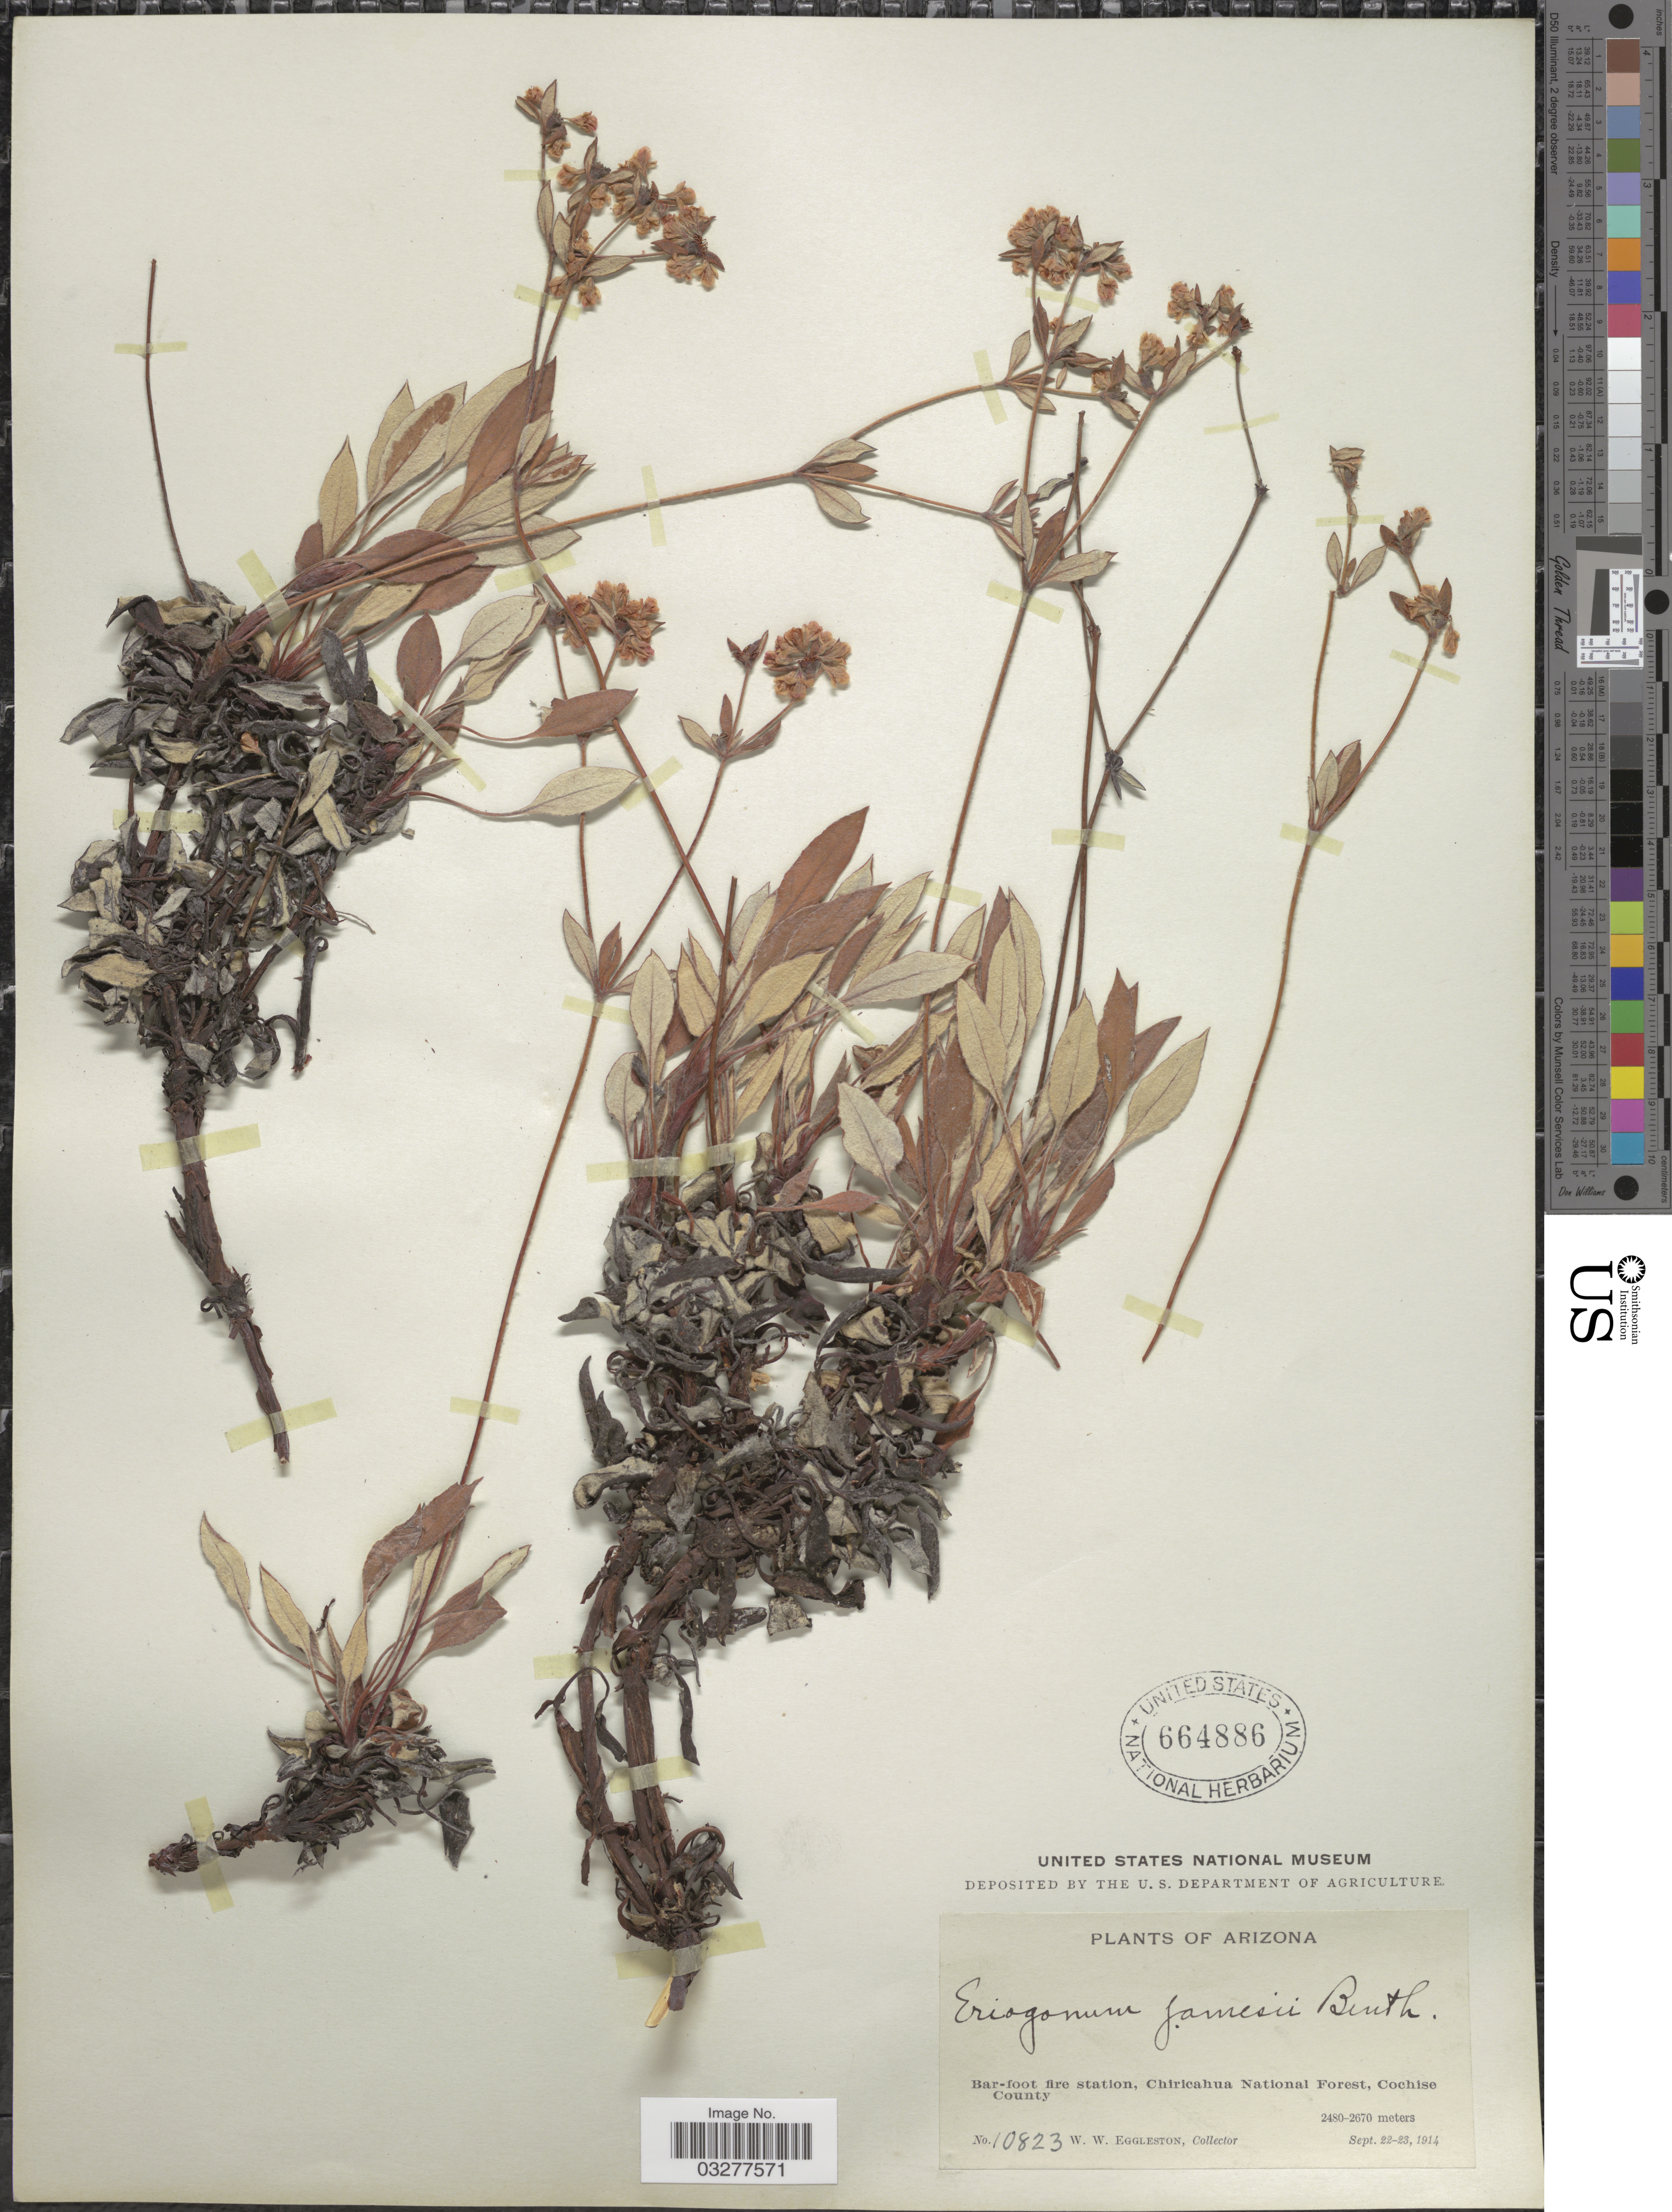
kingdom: Plantae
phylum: Tracheophyta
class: Magnoliopsida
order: Caryophyllales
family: Polygonaceae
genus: Eriogonum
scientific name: Eriogonum jamesii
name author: Benth.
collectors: W. W. Eggleston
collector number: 10823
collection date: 1914-09-22/1914-09-23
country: United States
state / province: Arizona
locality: Bar-foot fire station, Chiricahua National Forest, Cochise County.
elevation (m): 2480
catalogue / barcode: US 664886